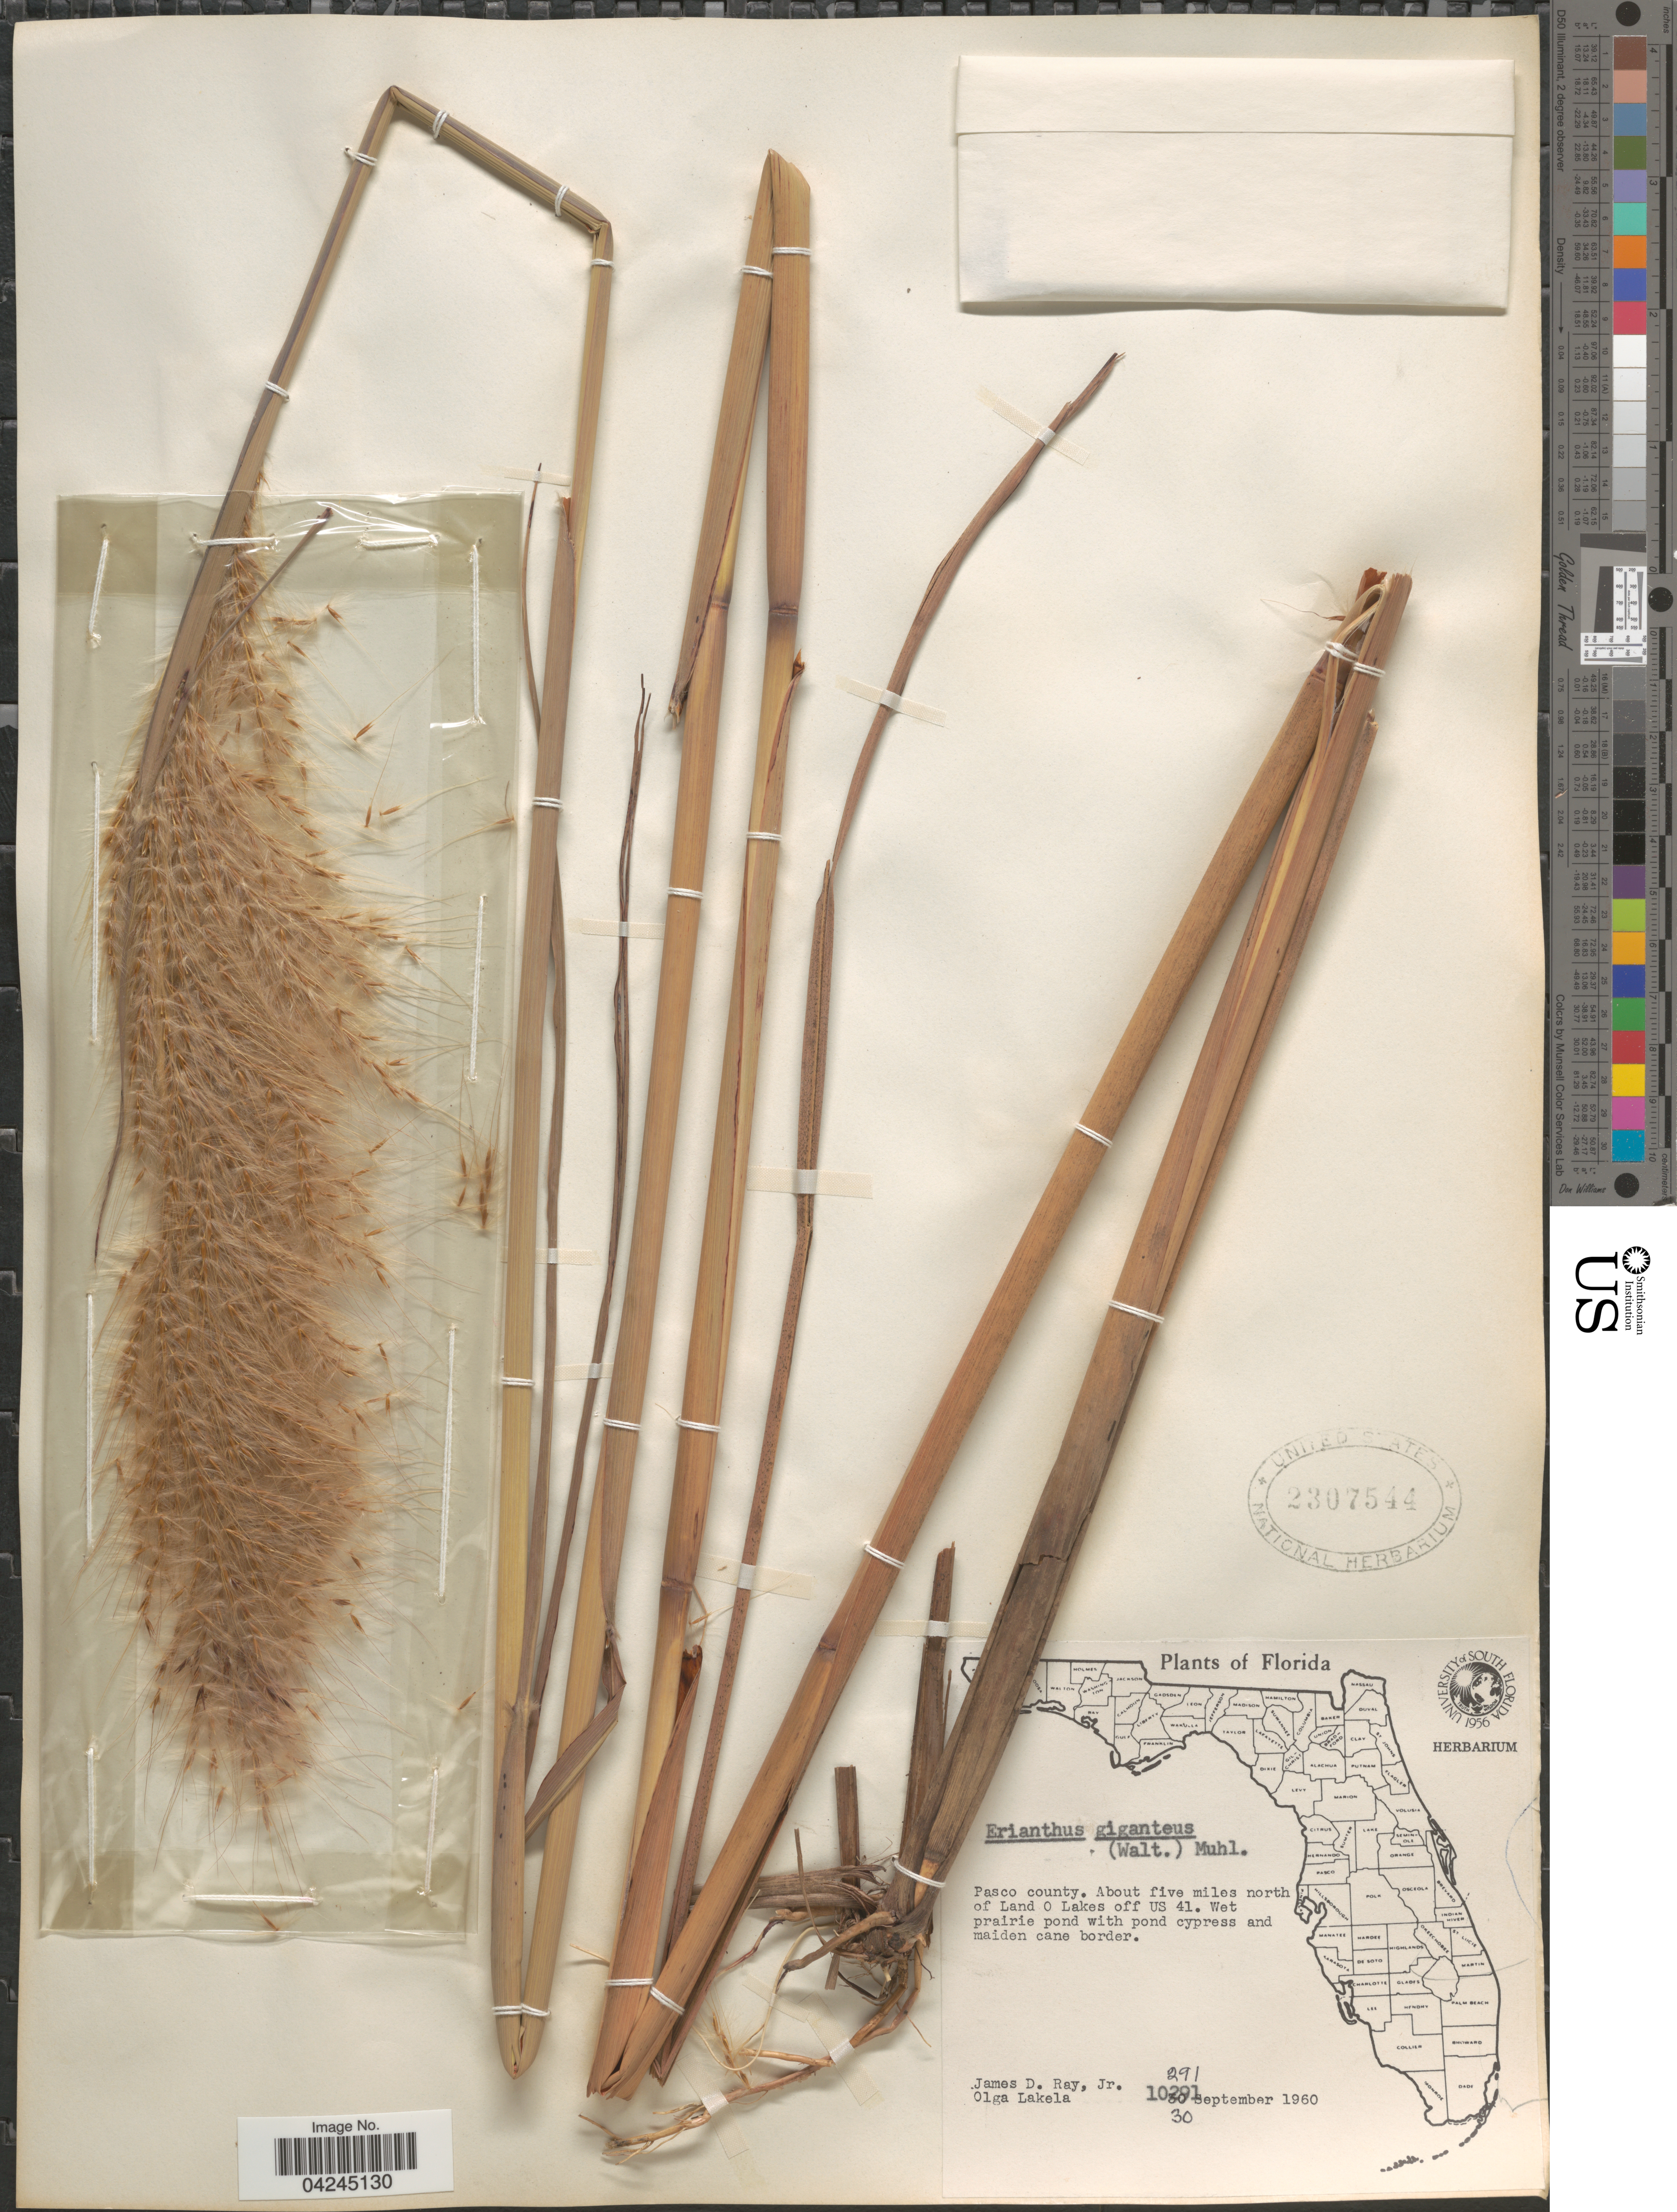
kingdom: Plantae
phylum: Tracheophyta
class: Liliopsida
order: Poales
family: Poaceae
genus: Erianthus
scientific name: Erianthus giganteus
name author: (Walter) P. Beauv.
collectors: J. Ray & O. K. Lakela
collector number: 10291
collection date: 1960-09-29/1960-09-30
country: United States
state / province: Florida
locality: Pasco County. About five miles north of Land O Lakes off US 41. Wet prairie pond with pond cypress and maiden cane border.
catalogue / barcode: US 2307544